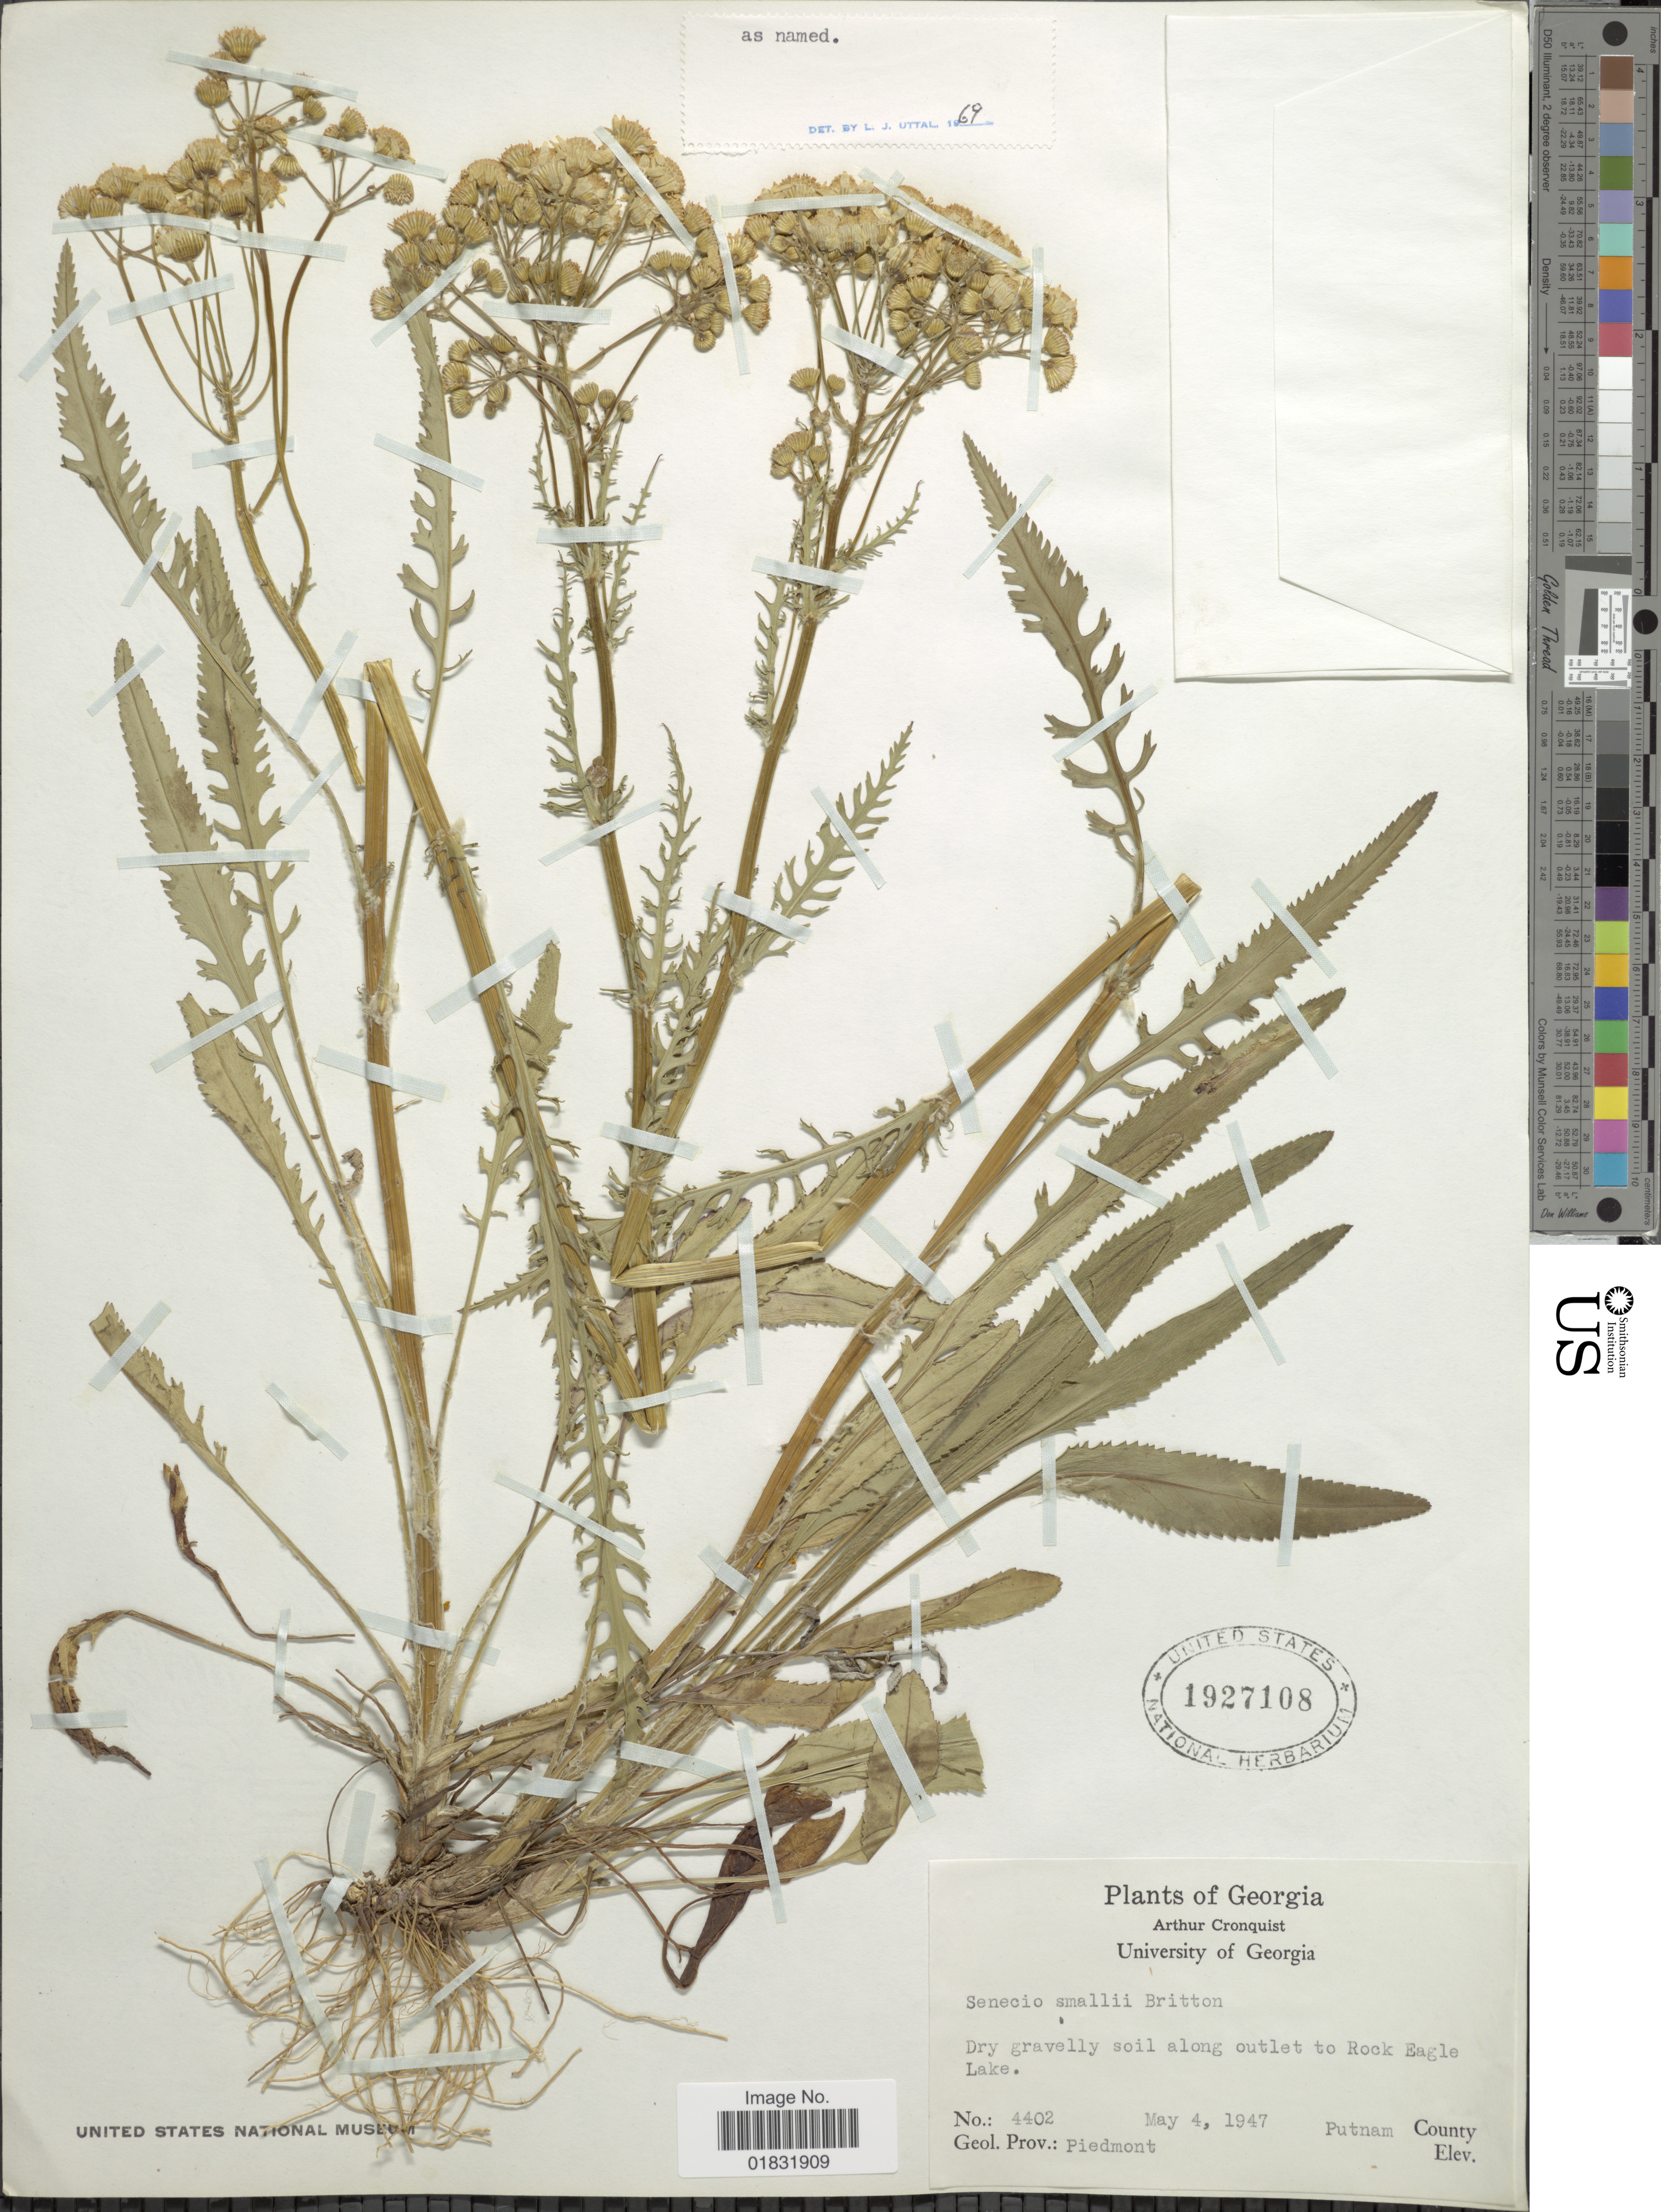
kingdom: Plantae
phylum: Tracheophyta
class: Magnoliopsida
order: Asterales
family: Asteraceae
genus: Packera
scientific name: Packera smallii Britton comb ined.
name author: Britton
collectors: A. J. Cronquist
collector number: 4402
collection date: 1947-05-04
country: United States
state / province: Georgia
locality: Dry gravelly soil along outlet to Rock Eagle Lake, Putnam County, Geol. Prov.: Piedmont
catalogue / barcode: US 1927108